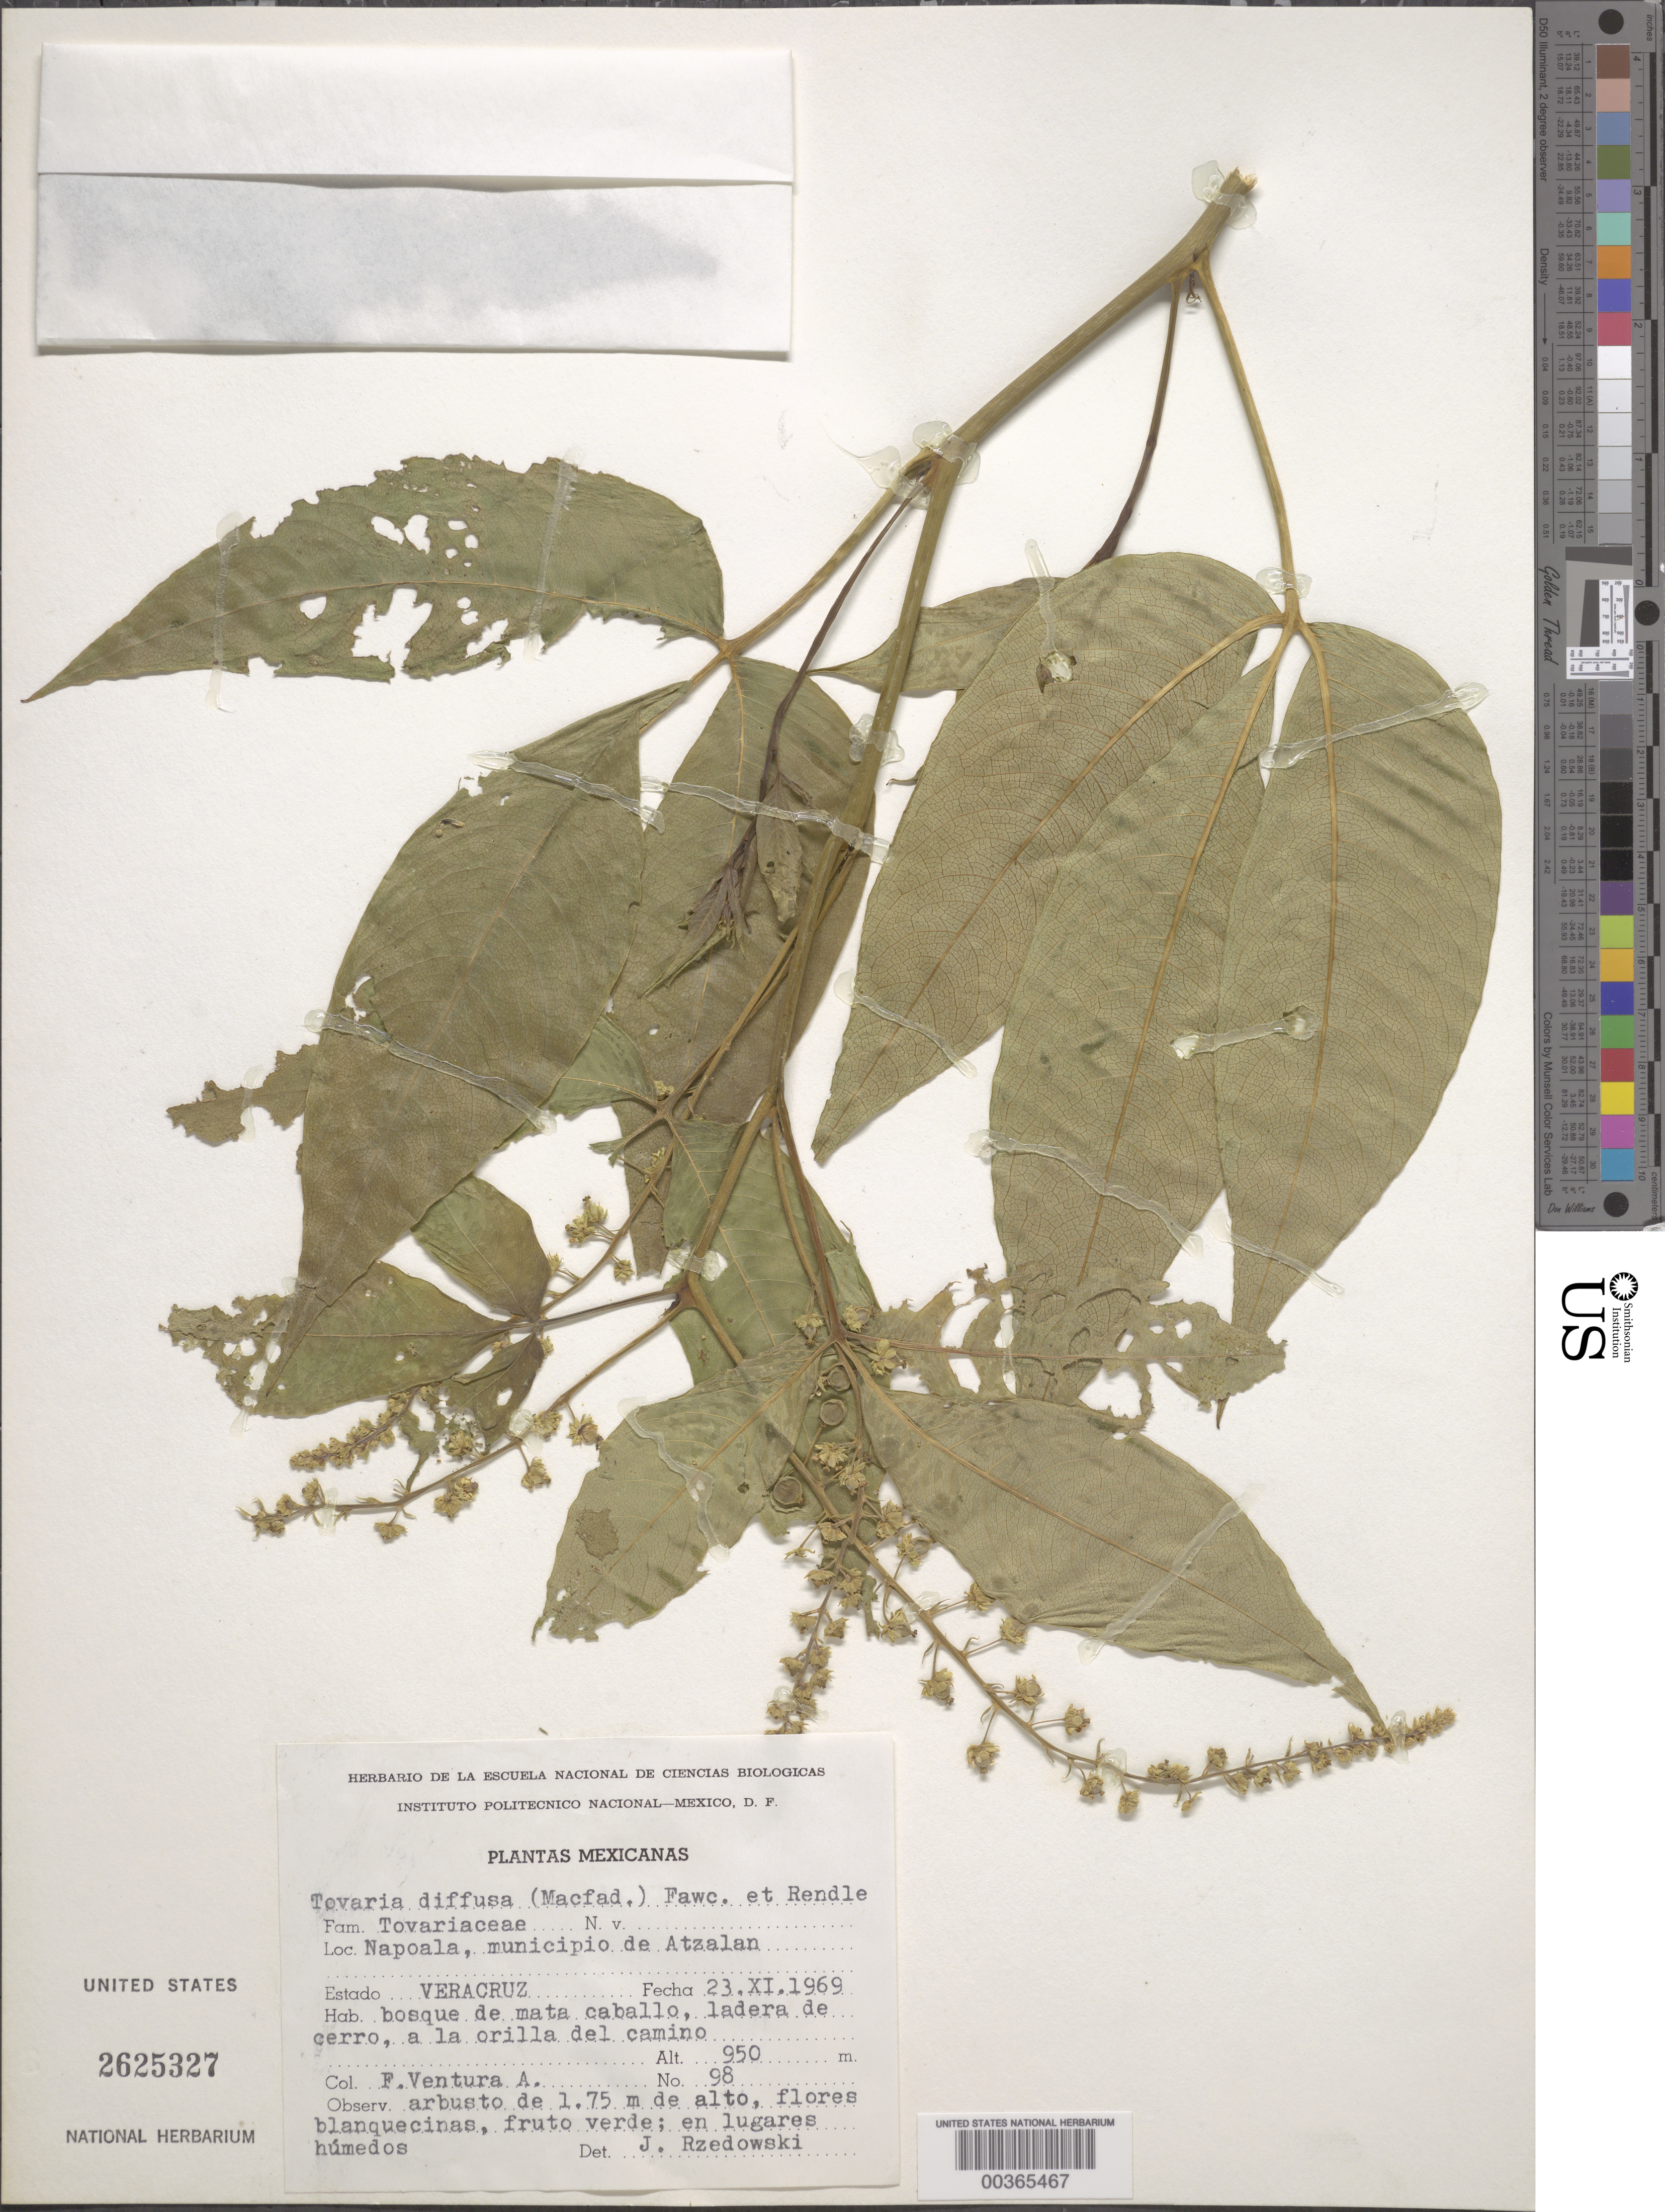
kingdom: Plantae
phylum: Tracheophyta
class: Magnoliopsida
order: Brassicales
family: Tovariaceae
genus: Tovaria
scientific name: Tovaria diffusa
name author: (Macfad.) Fawc. & Rendle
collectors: F. Ventura A.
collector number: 98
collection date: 1969-11-23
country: Mexico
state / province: Veracruz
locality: Napoala, municipio de Atzalan. Estado Veracruz.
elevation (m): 950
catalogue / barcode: US 2625327